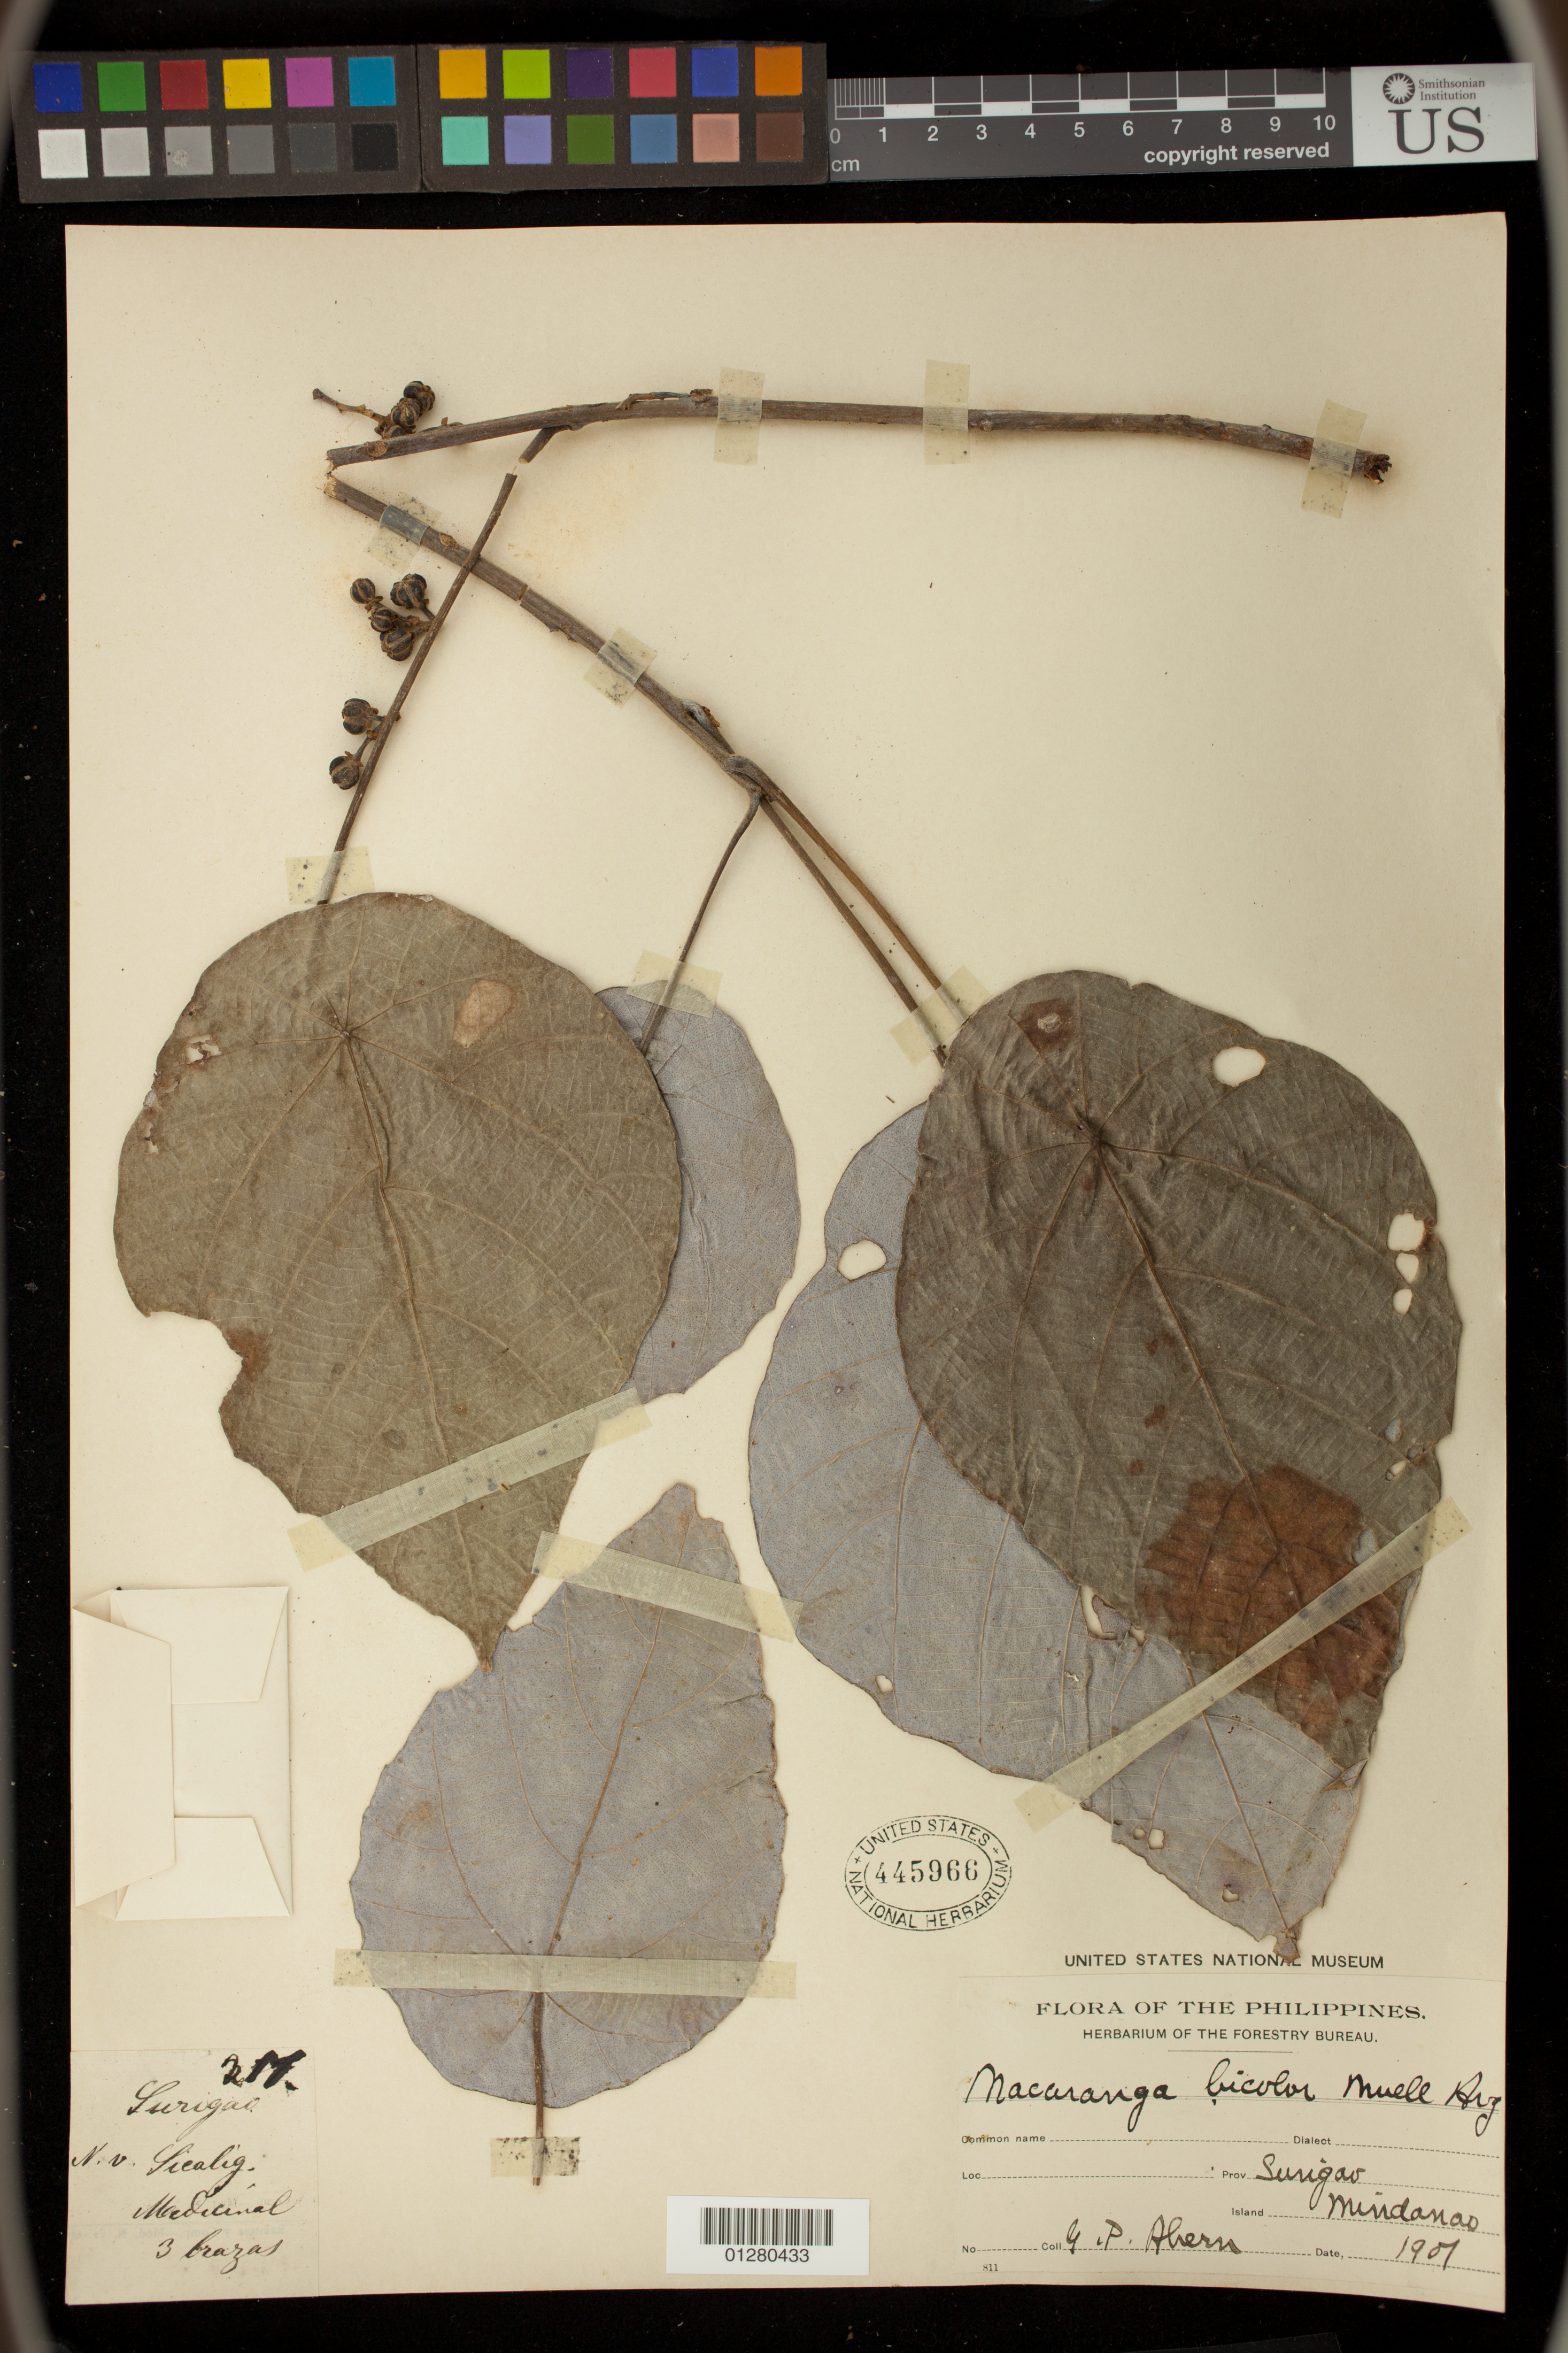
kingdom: Plantae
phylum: Tracheophyta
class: Magnoliopsida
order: Malpighiales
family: Euphorbiaceae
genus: Macaranga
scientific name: Macaranga bicolor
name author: Müll. Arg.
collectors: G. Ahern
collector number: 211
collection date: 1907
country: Philippines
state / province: Caraga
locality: Prov. Surigao,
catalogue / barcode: US 445966